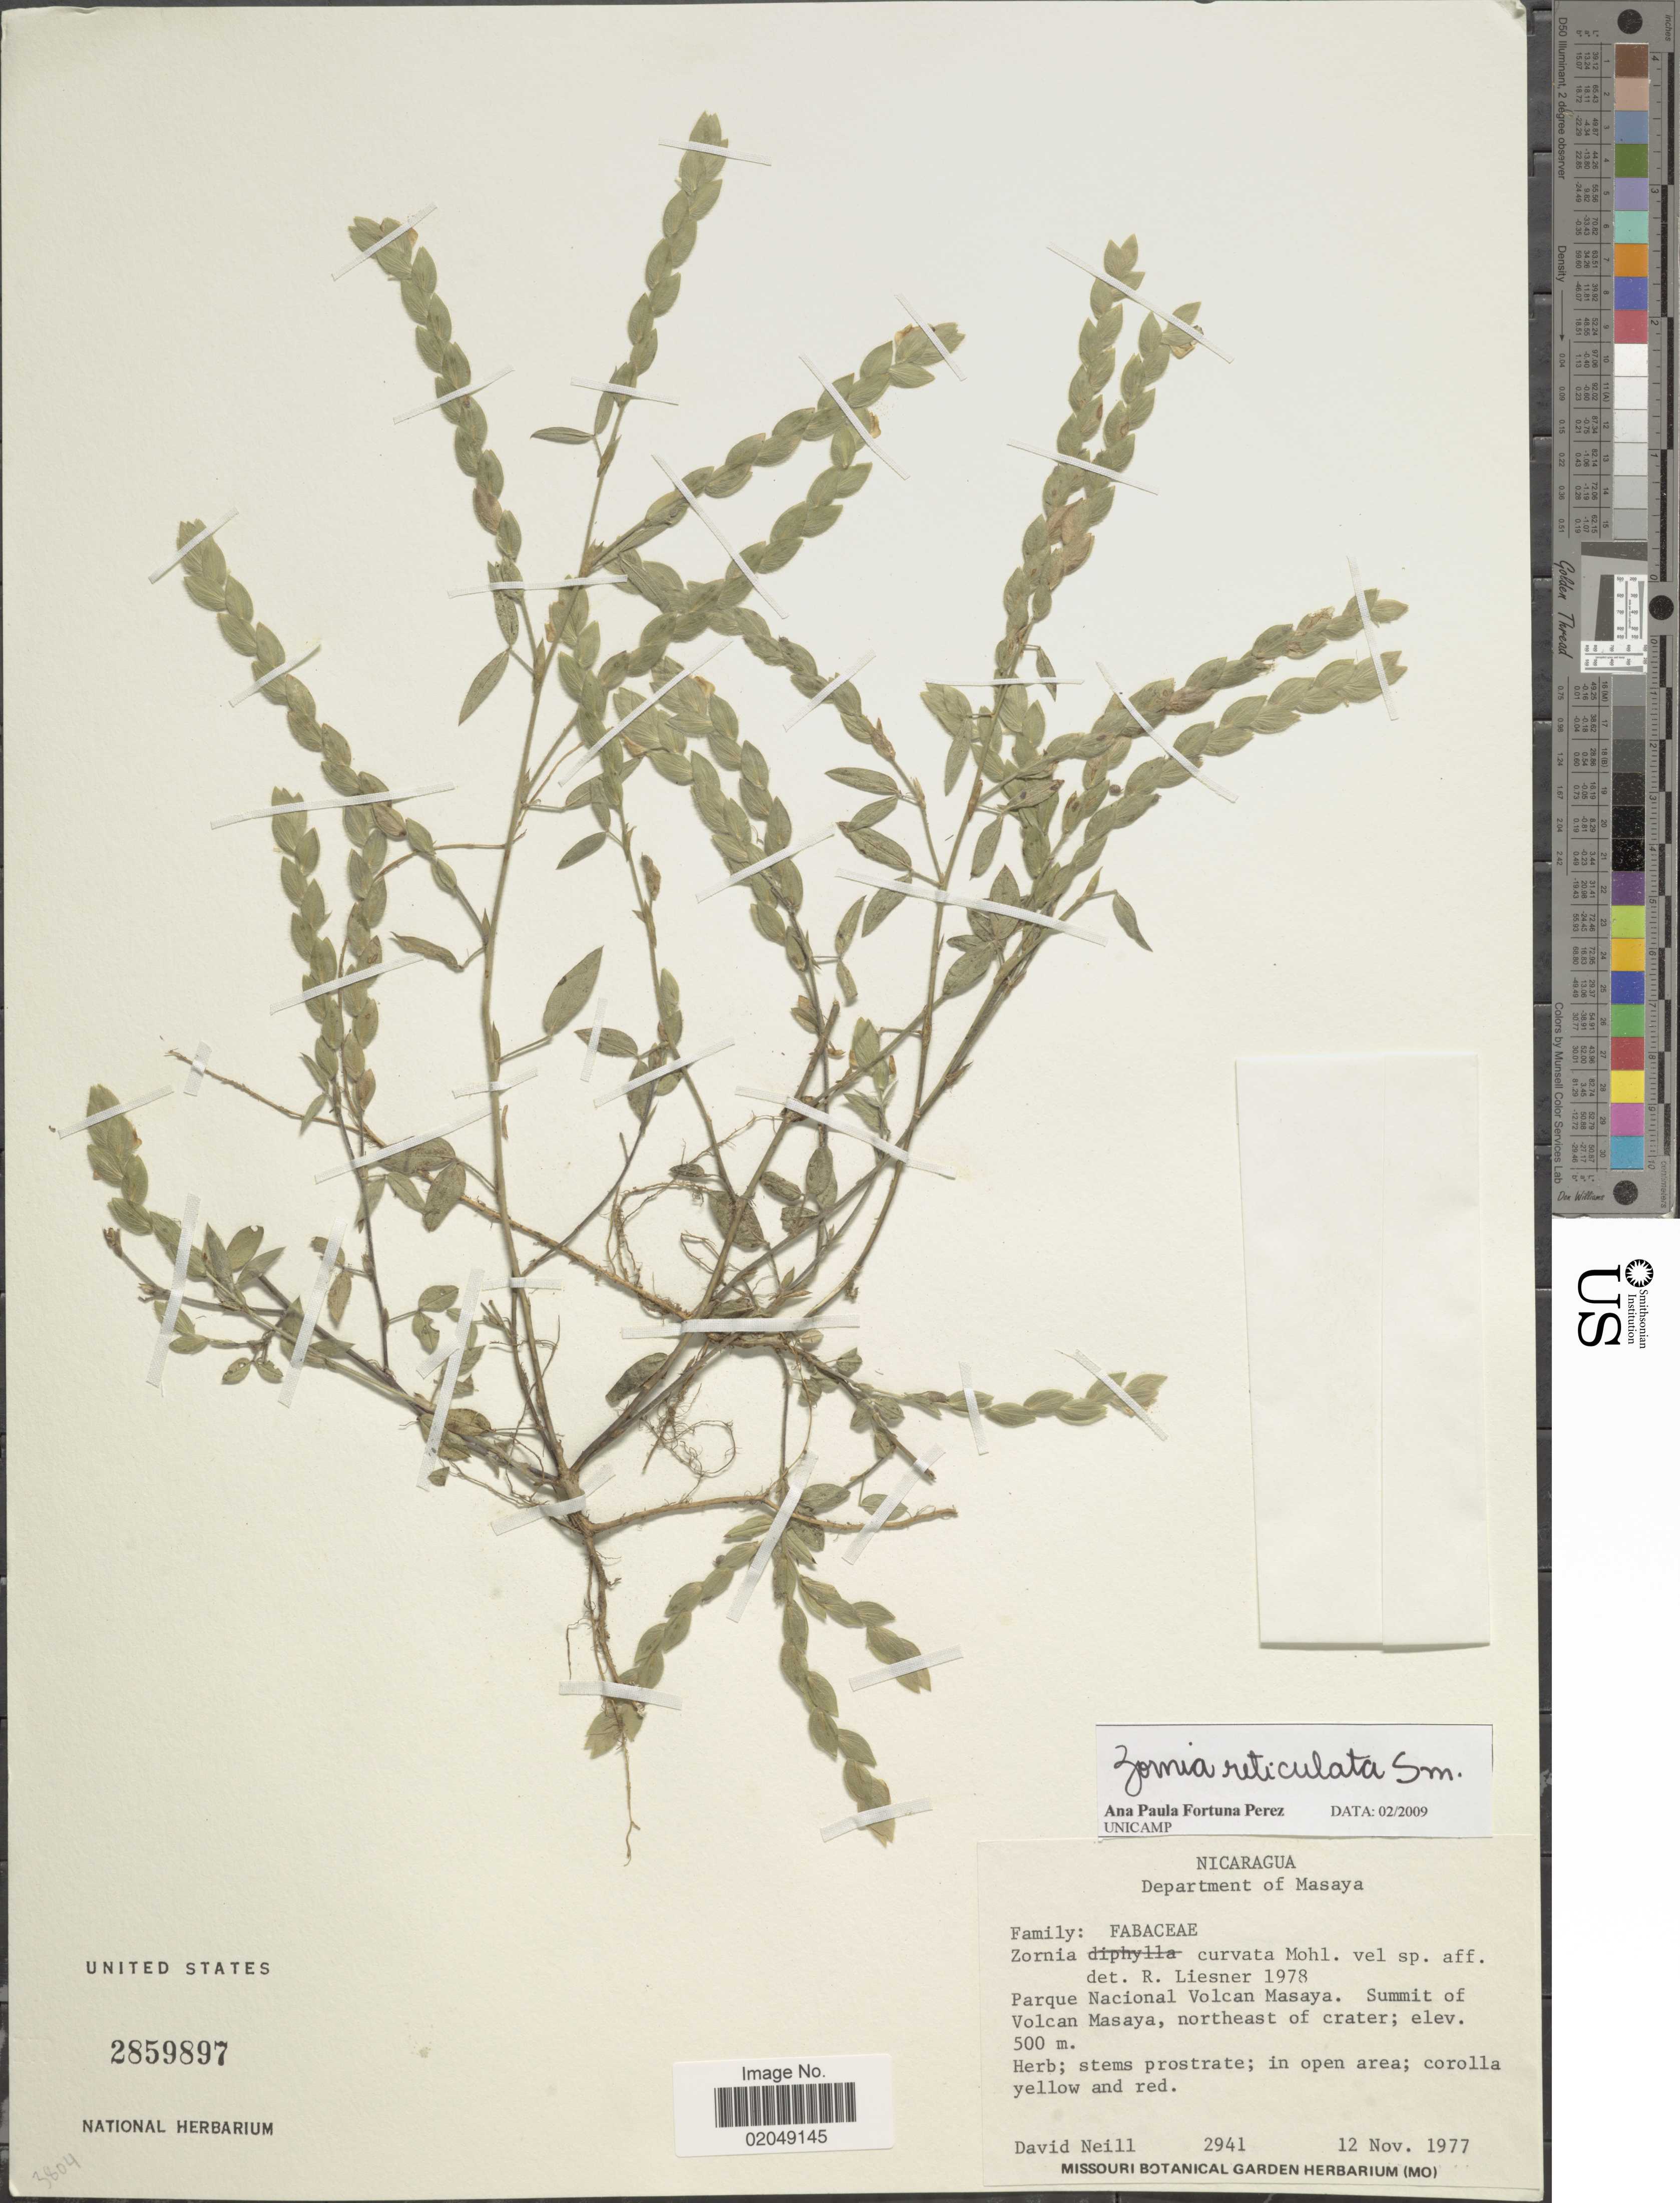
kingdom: Plantae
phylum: Tracheophyta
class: Magnoliopsida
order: Fabales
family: Fabaceae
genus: Zornia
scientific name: Zornia reticulata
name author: Sm.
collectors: D. Neill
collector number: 2941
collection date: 1977-11-12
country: Nicaragua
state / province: Masaya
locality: Parque Nacional Volcan Masaya, Summit of Volcan Masaya, northeast of crater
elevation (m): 500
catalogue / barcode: US 2859897